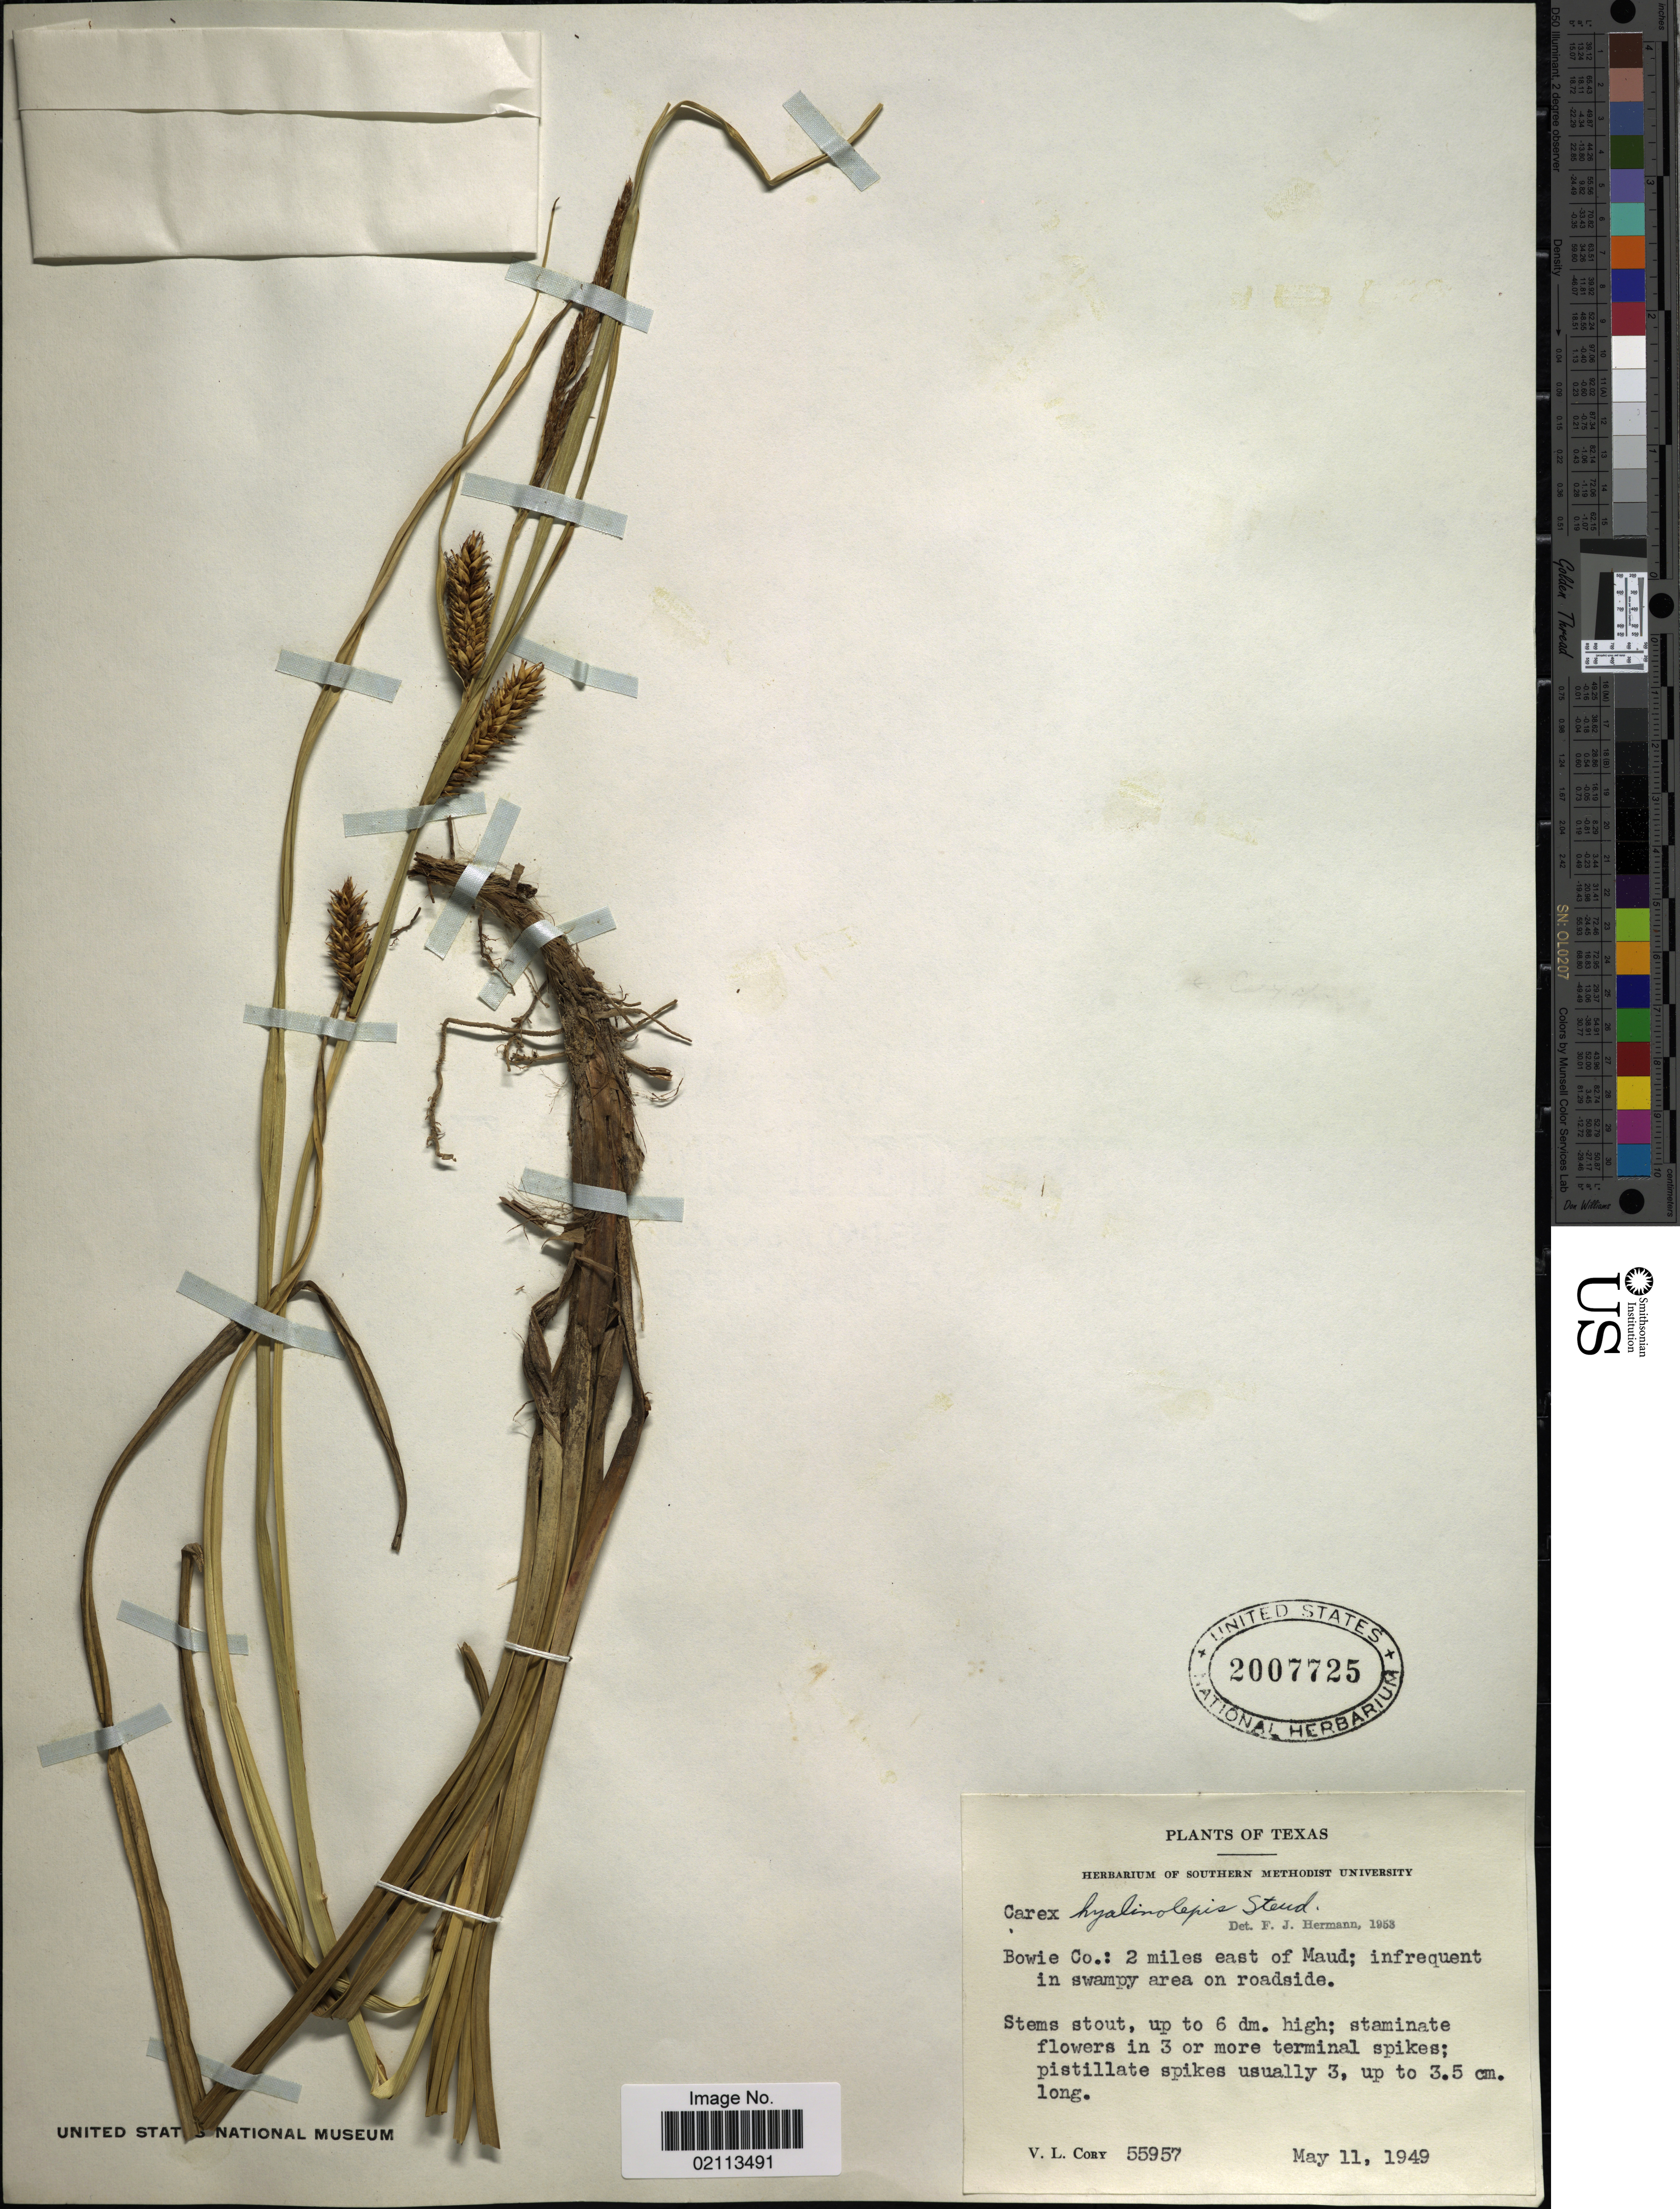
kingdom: Plantae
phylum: Tracheophyta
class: Liliopsida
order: Poales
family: Cyperaceae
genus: Carex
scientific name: Carex hyalinolepis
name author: Steud.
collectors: V. Cory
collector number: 55957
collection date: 1949-05-11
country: United States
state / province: Texas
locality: Bowie Co.: 2 miles east of Maud; infrequent in swampy area on roadside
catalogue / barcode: US 2007725